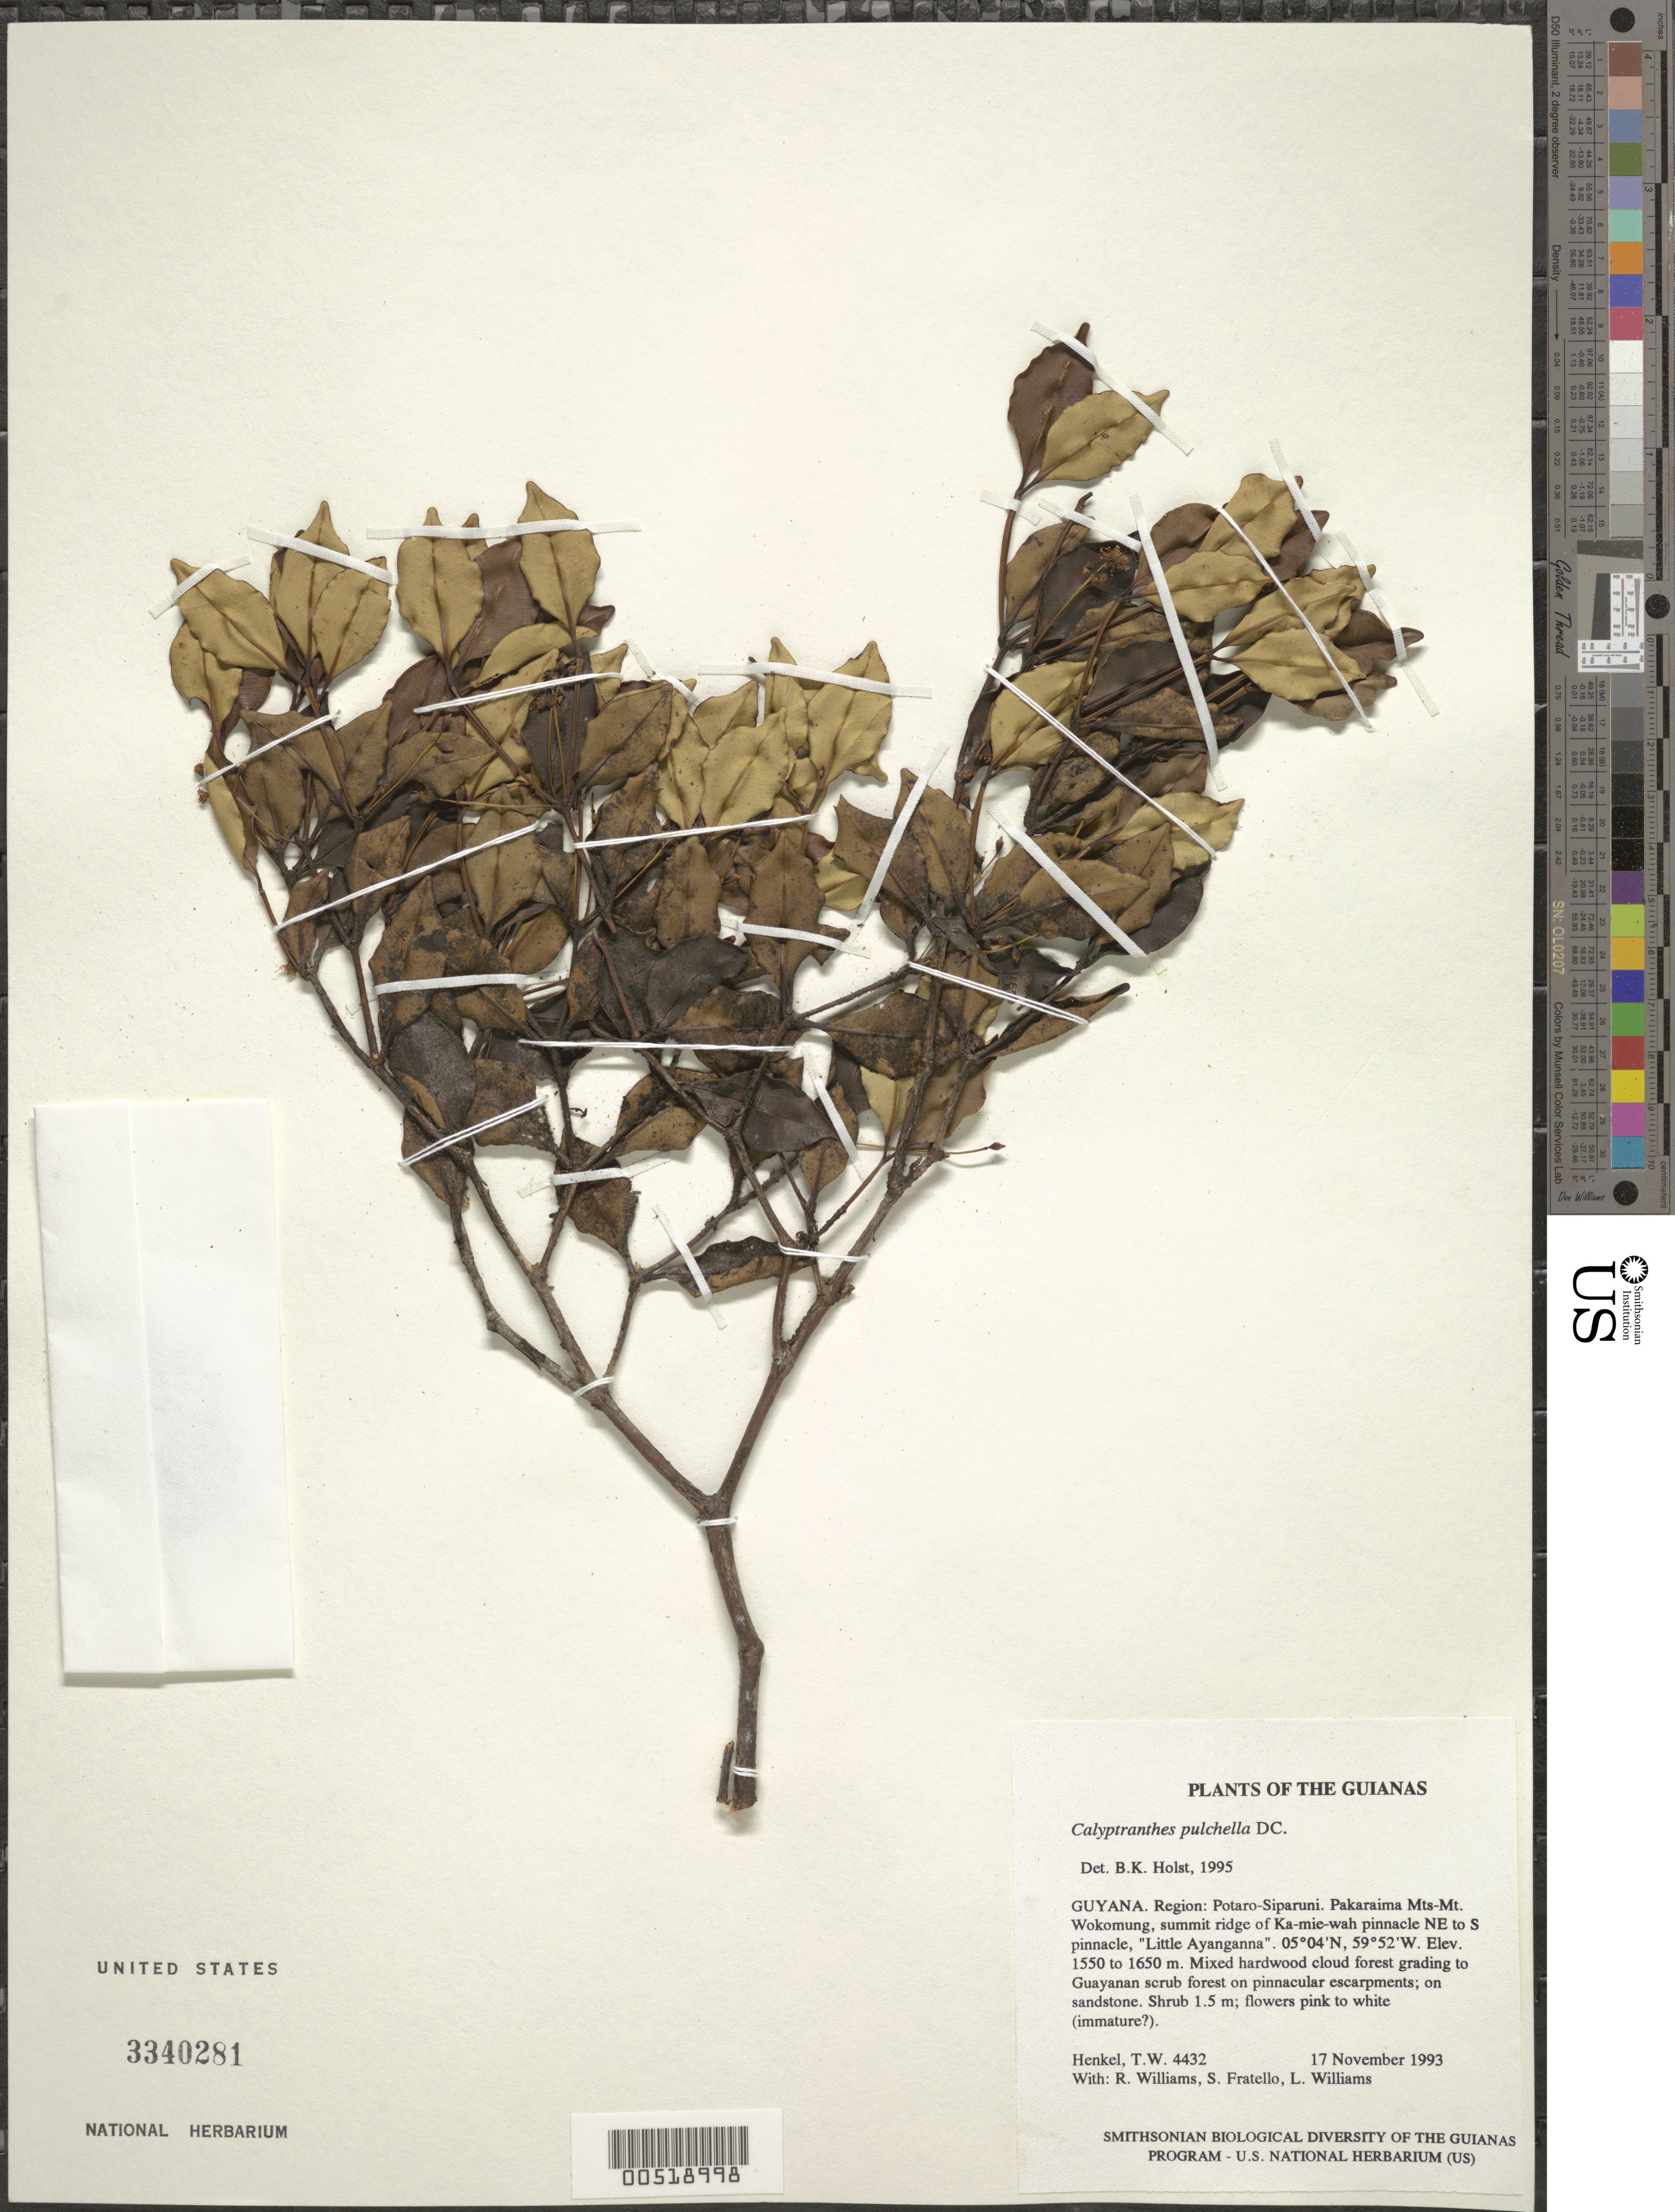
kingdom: Plantae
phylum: Tracheophyta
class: Magnoliopsida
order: Myrtales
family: Myrtaceae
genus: Myrcia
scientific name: Myrcia pulchella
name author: (DC.) A.R. Lourenço & E. Lucas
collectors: T. Henkel, R. Williams, S. Fratello & L. Williams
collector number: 4432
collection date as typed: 17 November 1993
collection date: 1993-11-17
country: Guyana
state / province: Potaro-Siparuni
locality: Pakaraima Mts-Mt. Wokomung, summit ridge of Ka-mie-wah pinnacle NE to S pinnacle, "Little Ayanganna"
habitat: Mixed hardwood cloud forest grading to Guayanan scrub forest on pinnacular escarpments; on sandstone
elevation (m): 1550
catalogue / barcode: US 3340281